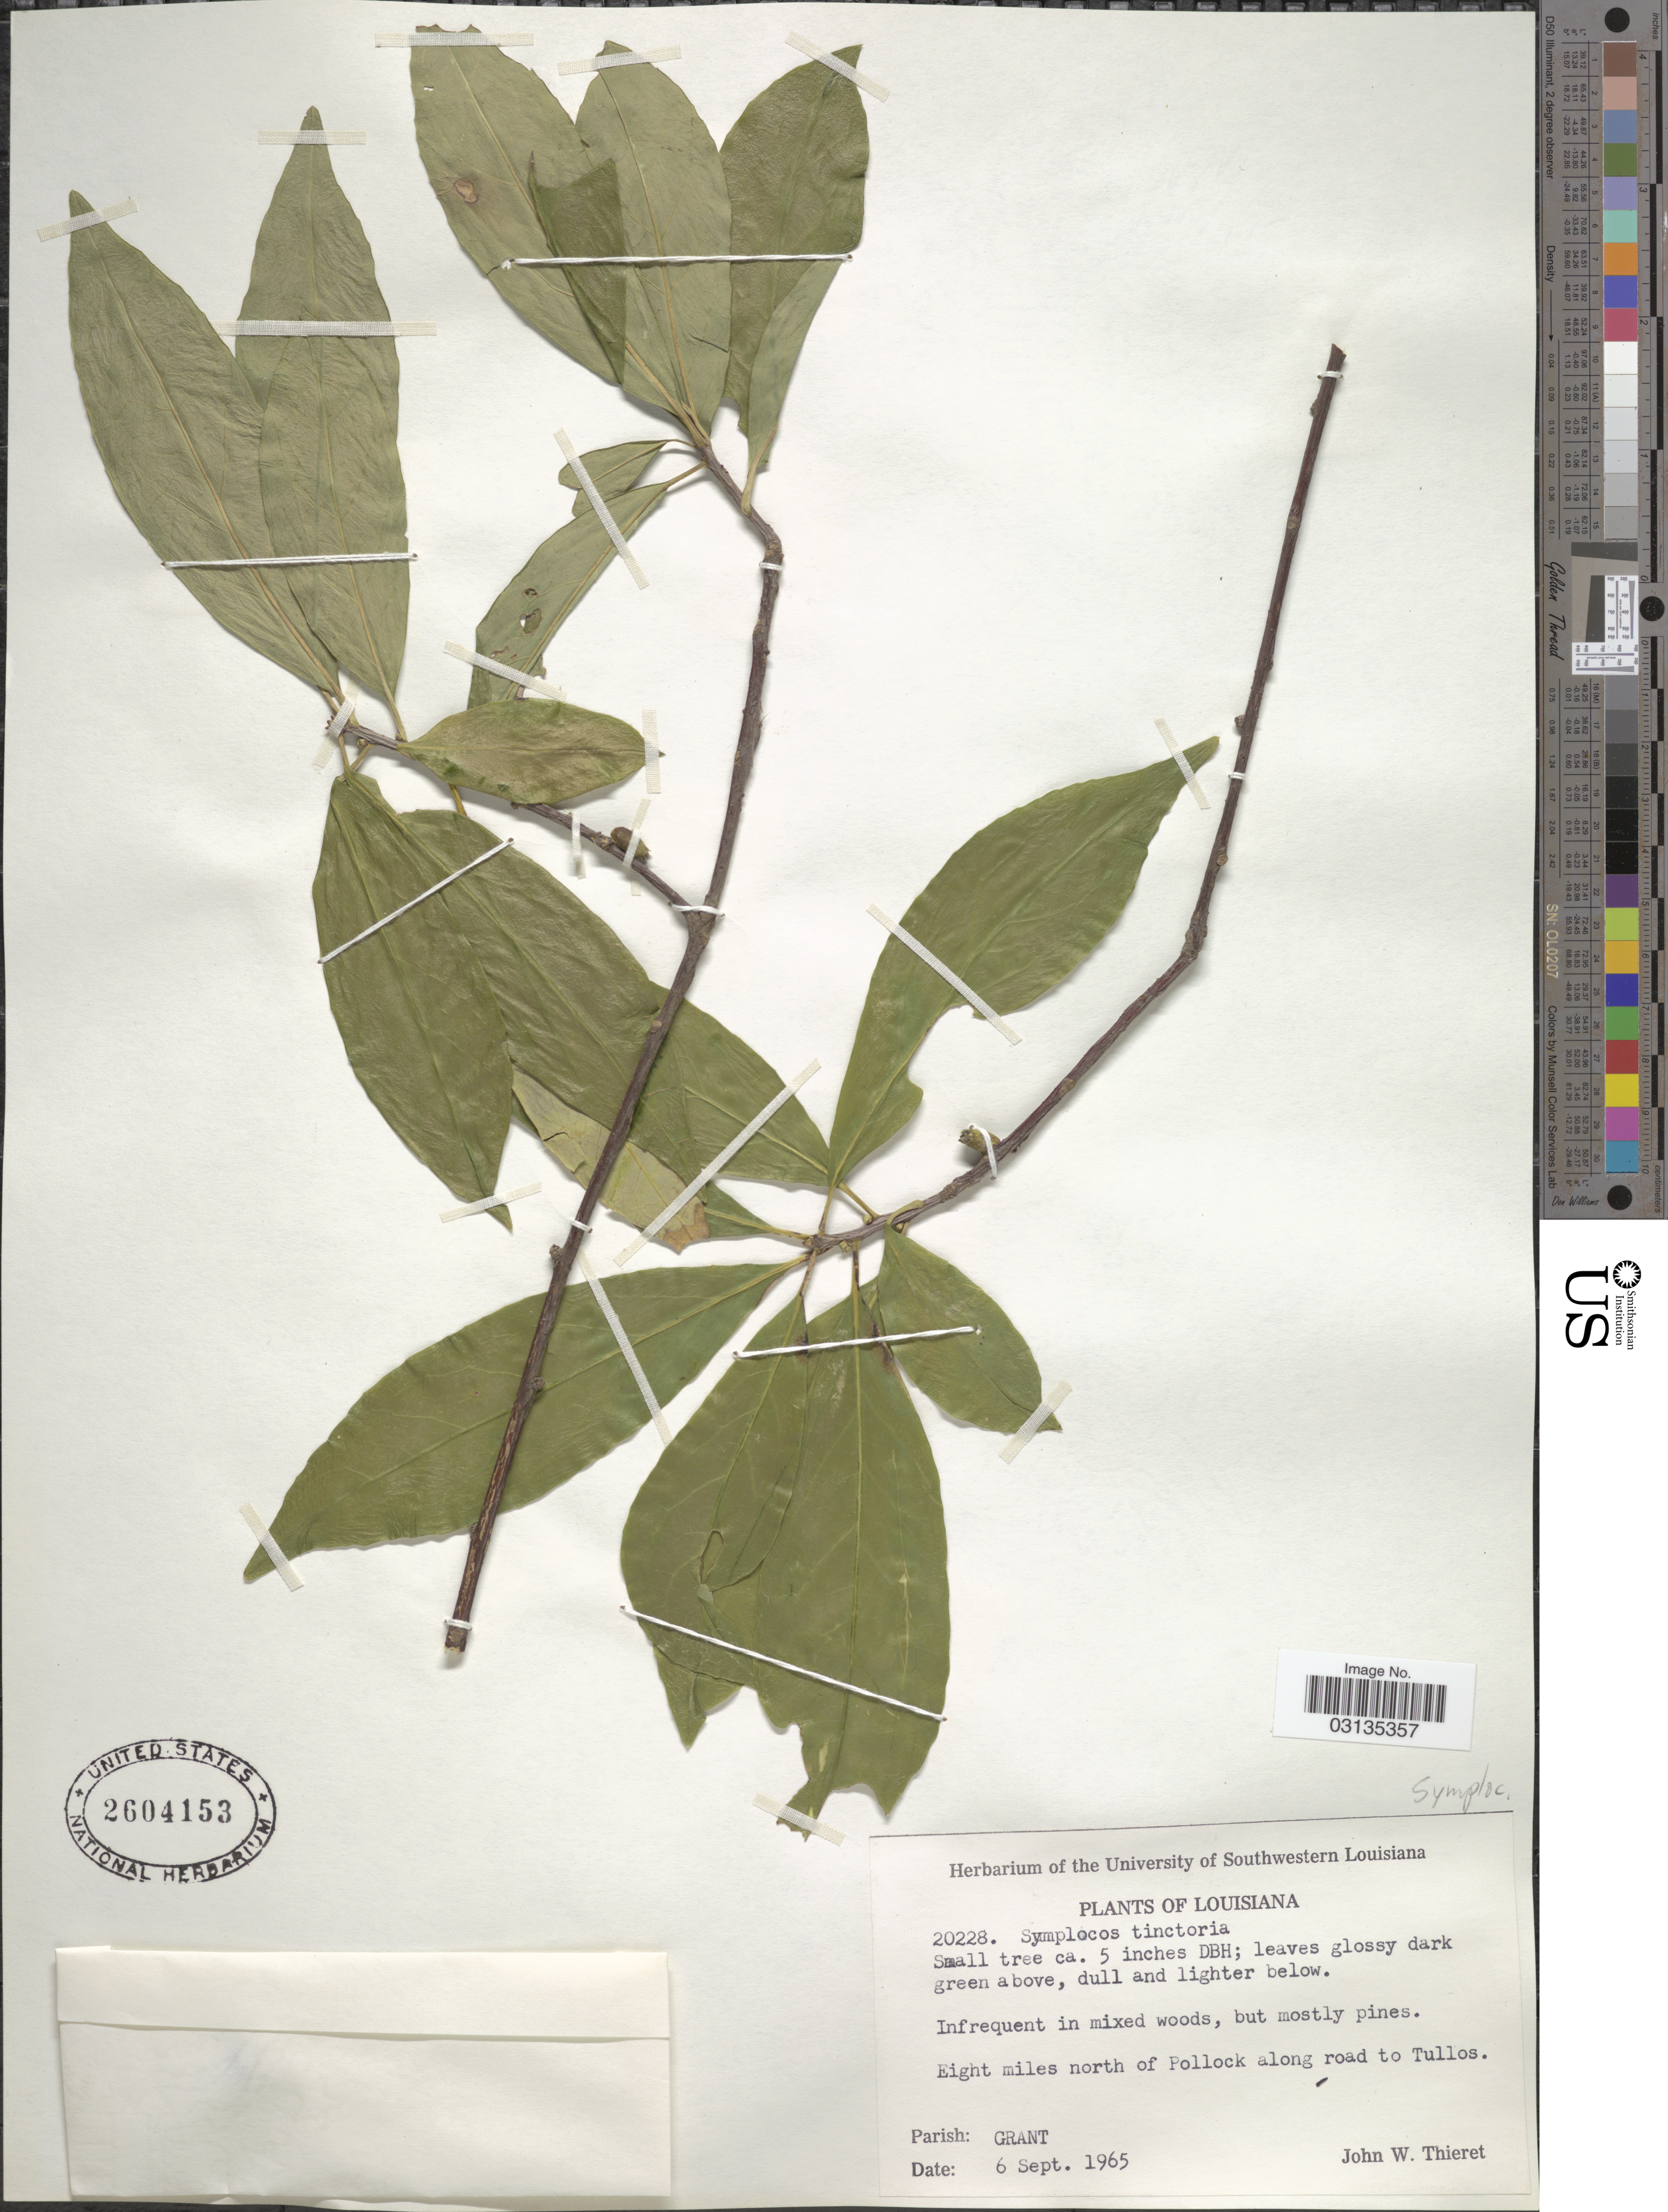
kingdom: Plantae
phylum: Tracheophyta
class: Magnoliopsida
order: Ericales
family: Symplocaceae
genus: Symplocos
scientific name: Symplocos tinctoria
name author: (L.) L'Hér.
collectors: J. W. Thieret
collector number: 20228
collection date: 1965-09-06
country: United States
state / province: Louisiana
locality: Eight miles north of Pollock along road to Tullos. Parish: Grant.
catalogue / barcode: US 2604153